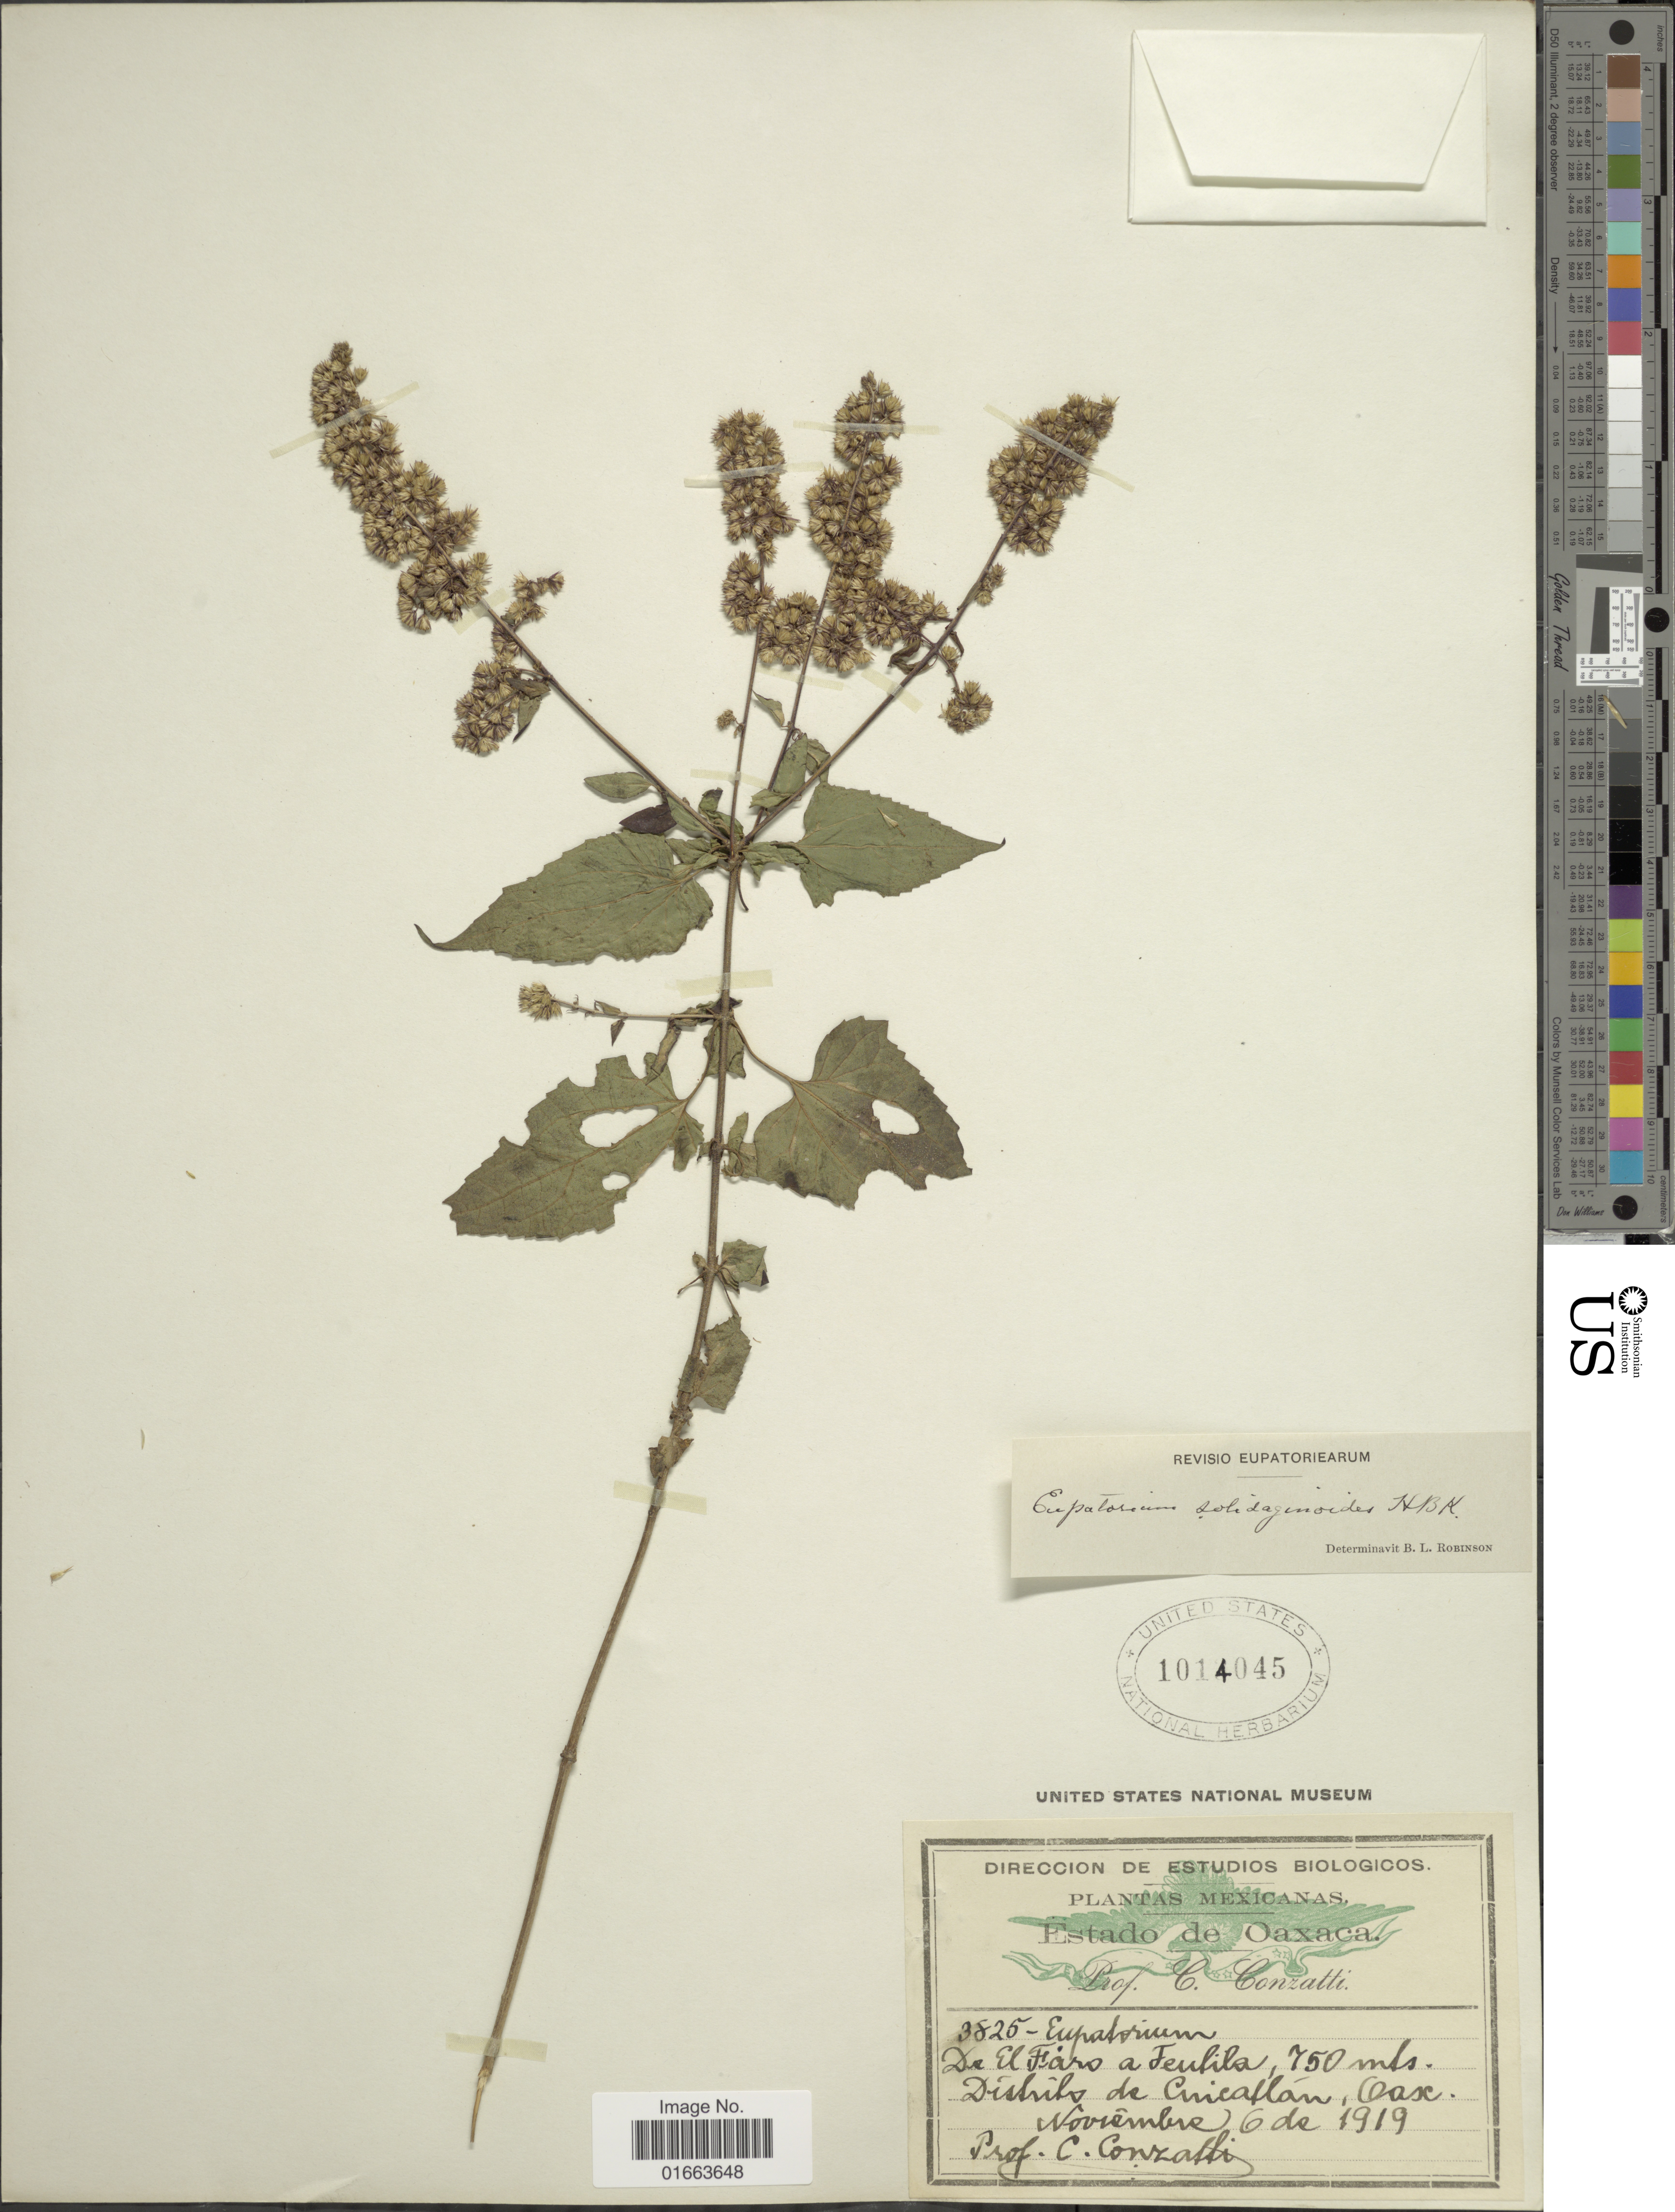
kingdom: Plantae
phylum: Tracheophyta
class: Magnoliopsida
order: Asterales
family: Asteraceae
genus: Koanophyllon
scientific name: Koanophyllon solidaginoides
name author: (Kunth) R.M. King & H. Rob.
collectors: C. Conzatti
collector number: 3825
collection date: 1919-11-06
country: Mexico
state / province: Oaxaca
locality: De El Faro a Feulila, Distrito de Cuicatlán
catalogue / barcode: US 1014045